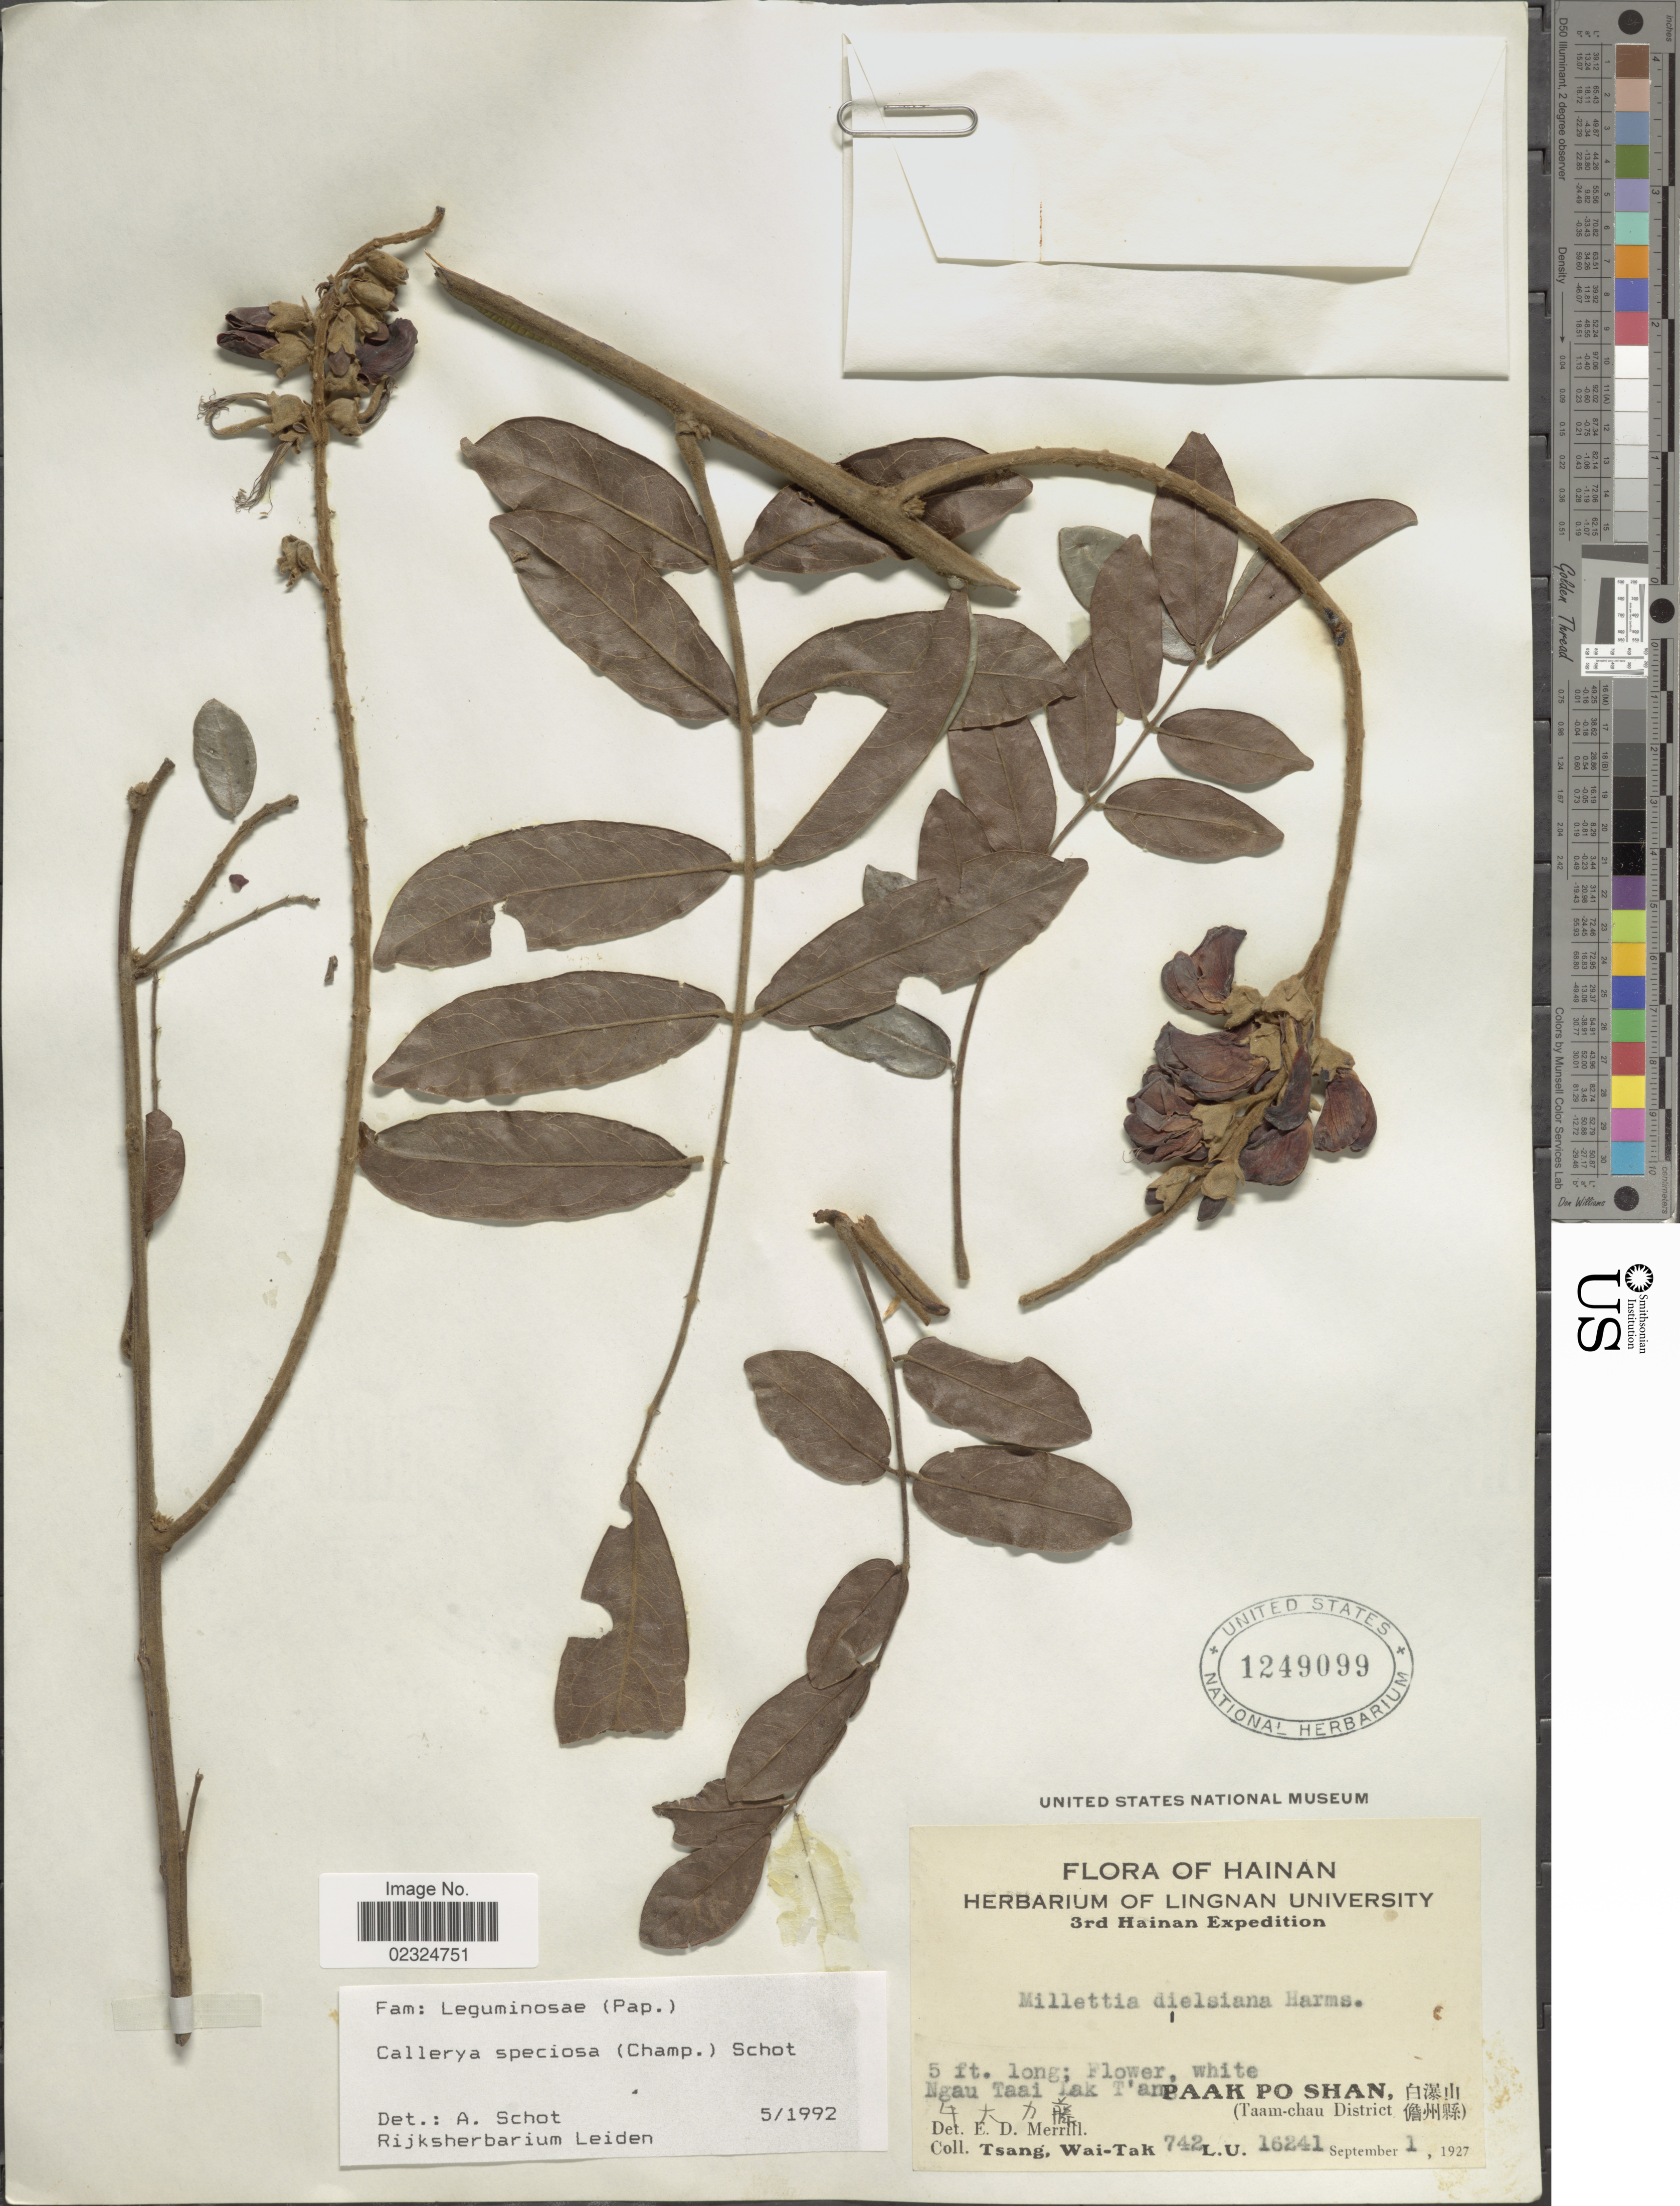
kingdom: Plantae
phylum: Tracheophyta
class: Magnoliopsida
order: Fabales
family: Fabaceae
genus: Nanhaia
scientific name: Nanhaia speciosa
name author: (Champ. ex Benth.) J. Compton & Schrire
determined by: Strong, Mark T., (BOT), Smithsonian Institution - National Museum of Natural History (UNITED STATES)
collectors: W. T. Tsang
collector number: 742L.U. 16241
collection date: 1927-09-01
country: China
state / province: Hainan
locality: Paak Po Shan, (Taam-chau District) Ngau Taai Lak T'an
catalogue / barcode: US 1249099